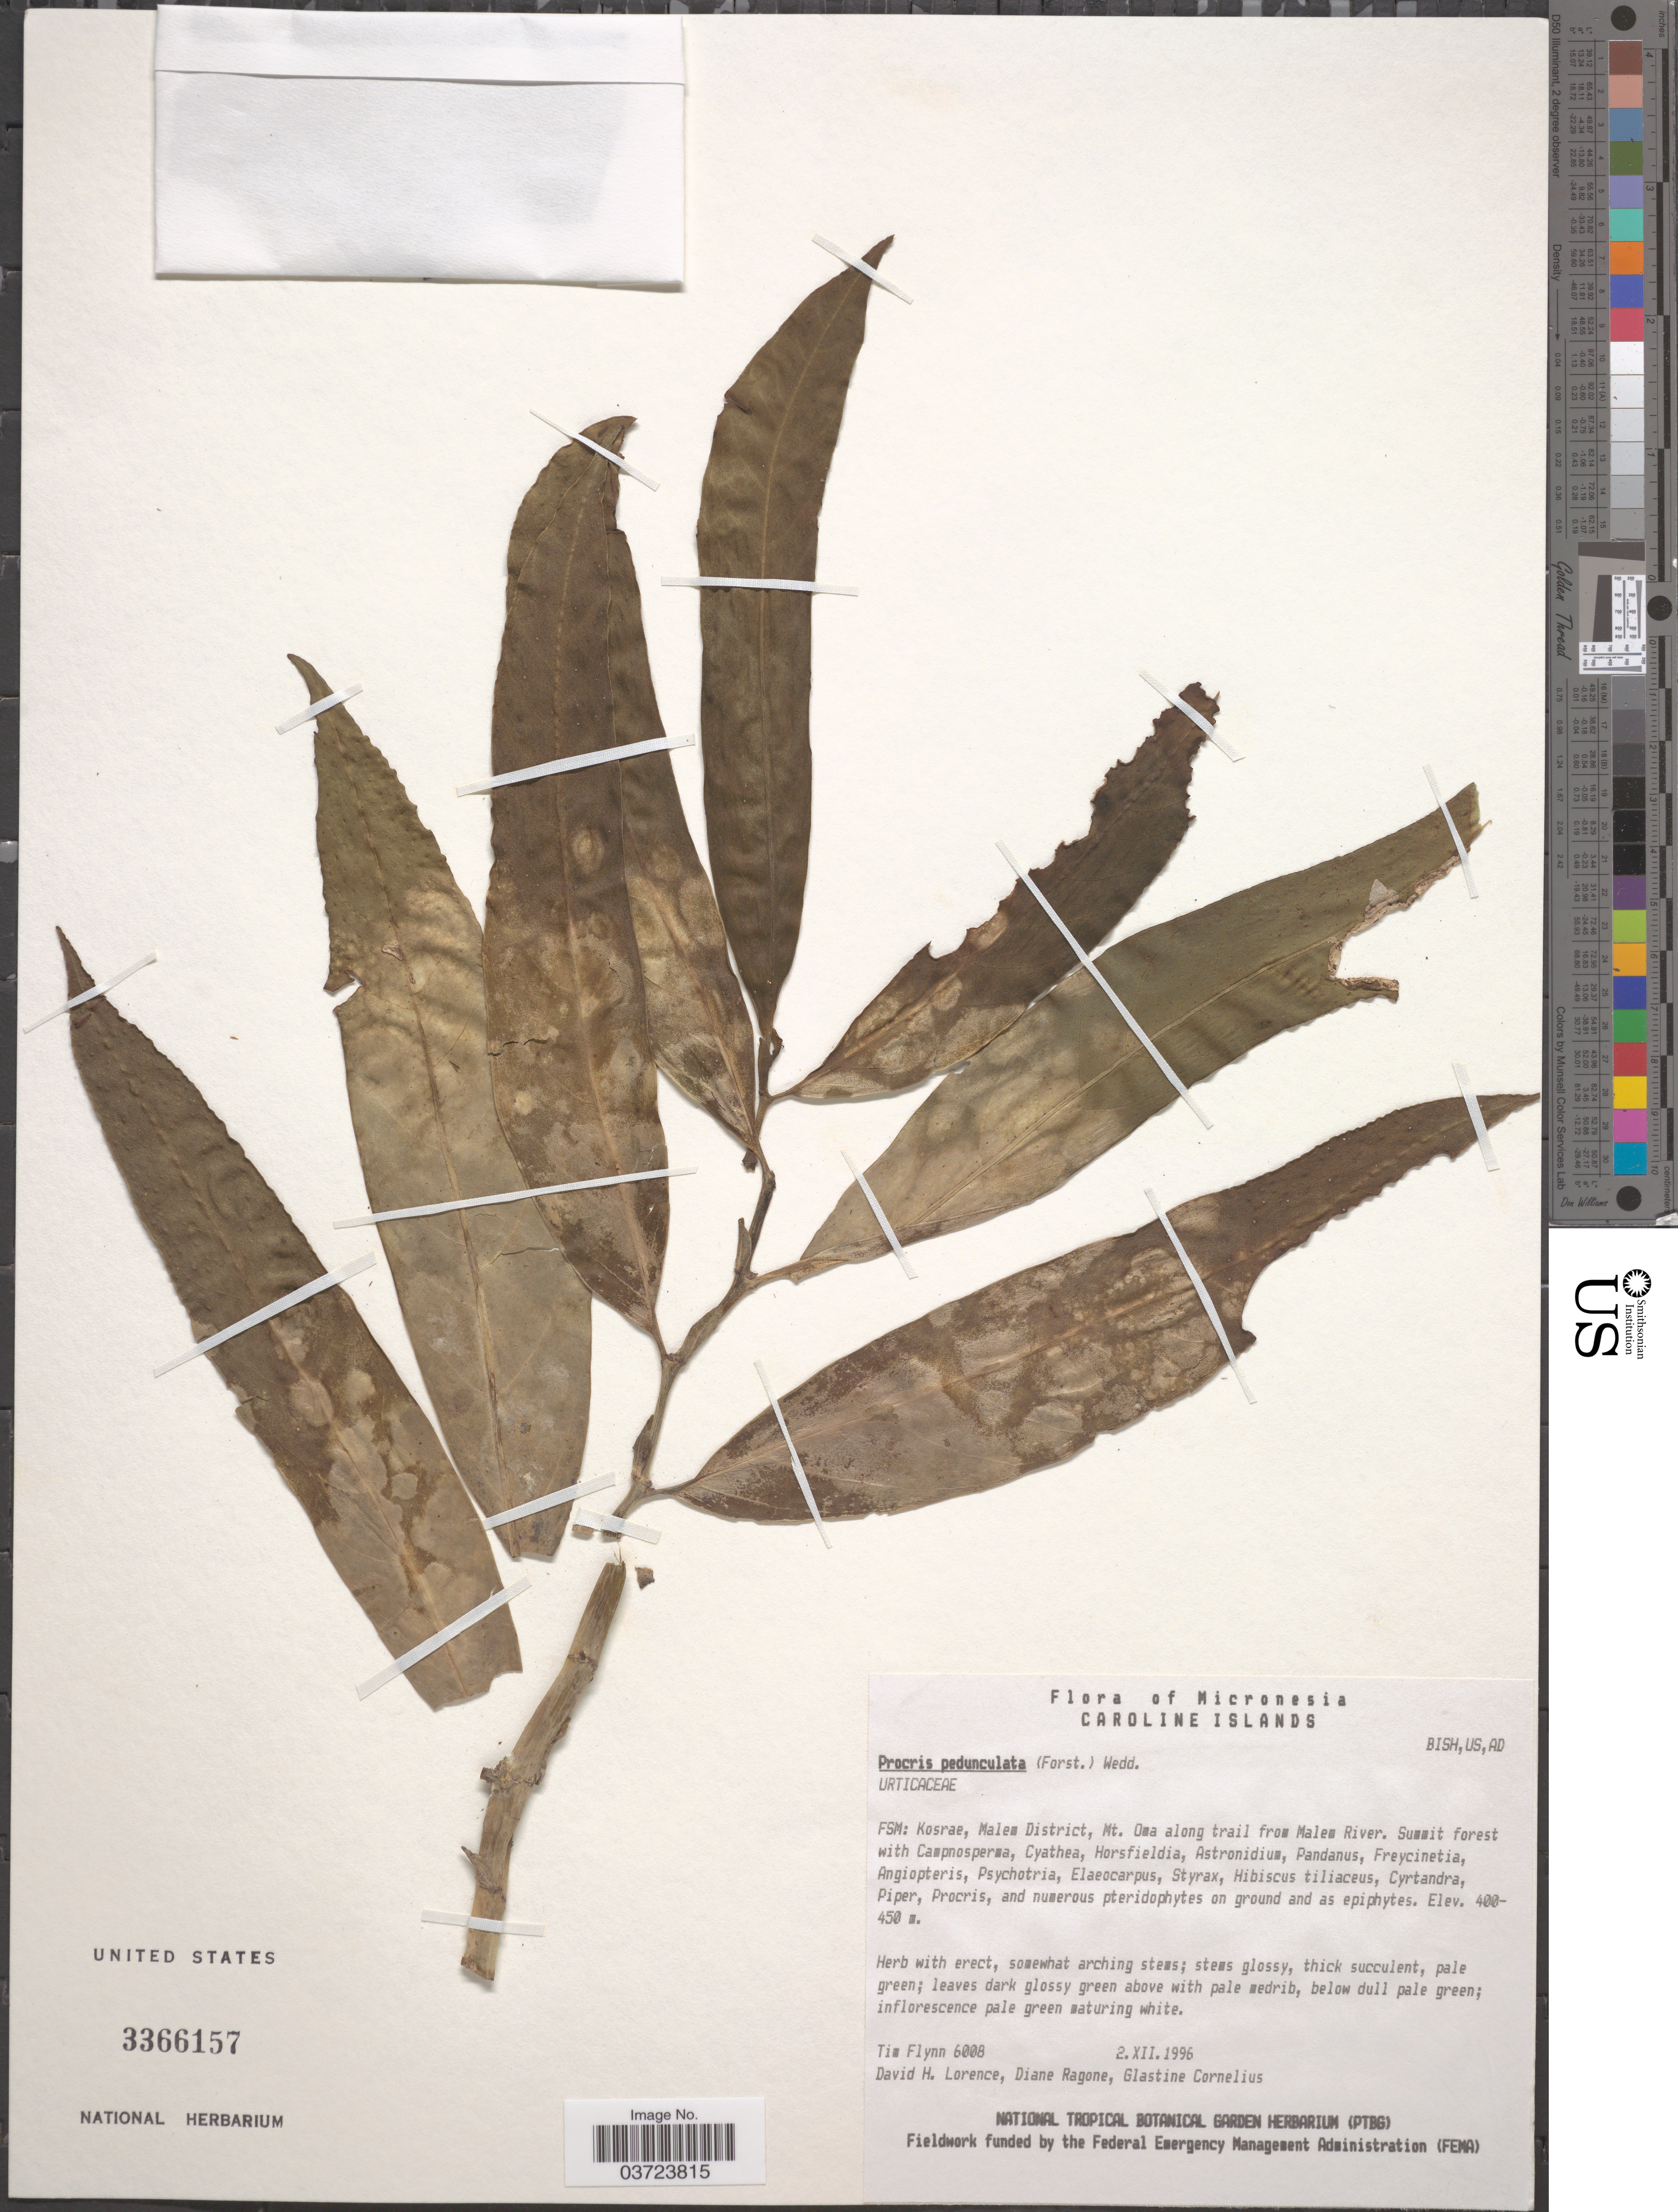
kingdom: Plantae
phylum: Tracheophyta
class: Magnoliopsida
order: Rosales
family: Urticaceae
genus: Procris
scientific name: Procris pedunculata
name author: (J.R. Forst. & G. Forst.) Wedd.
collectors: T. W. Flynn, D. Lorence, D. Ragone & G. Cornelius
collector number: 6008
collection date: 1996-12-02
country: Micronesia, Federated States of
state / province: Kosrae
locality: Caroline Islands. FSM: Malem District, Mt. Oma along trail from Malem River.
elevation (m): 400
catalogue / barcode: US 3366157